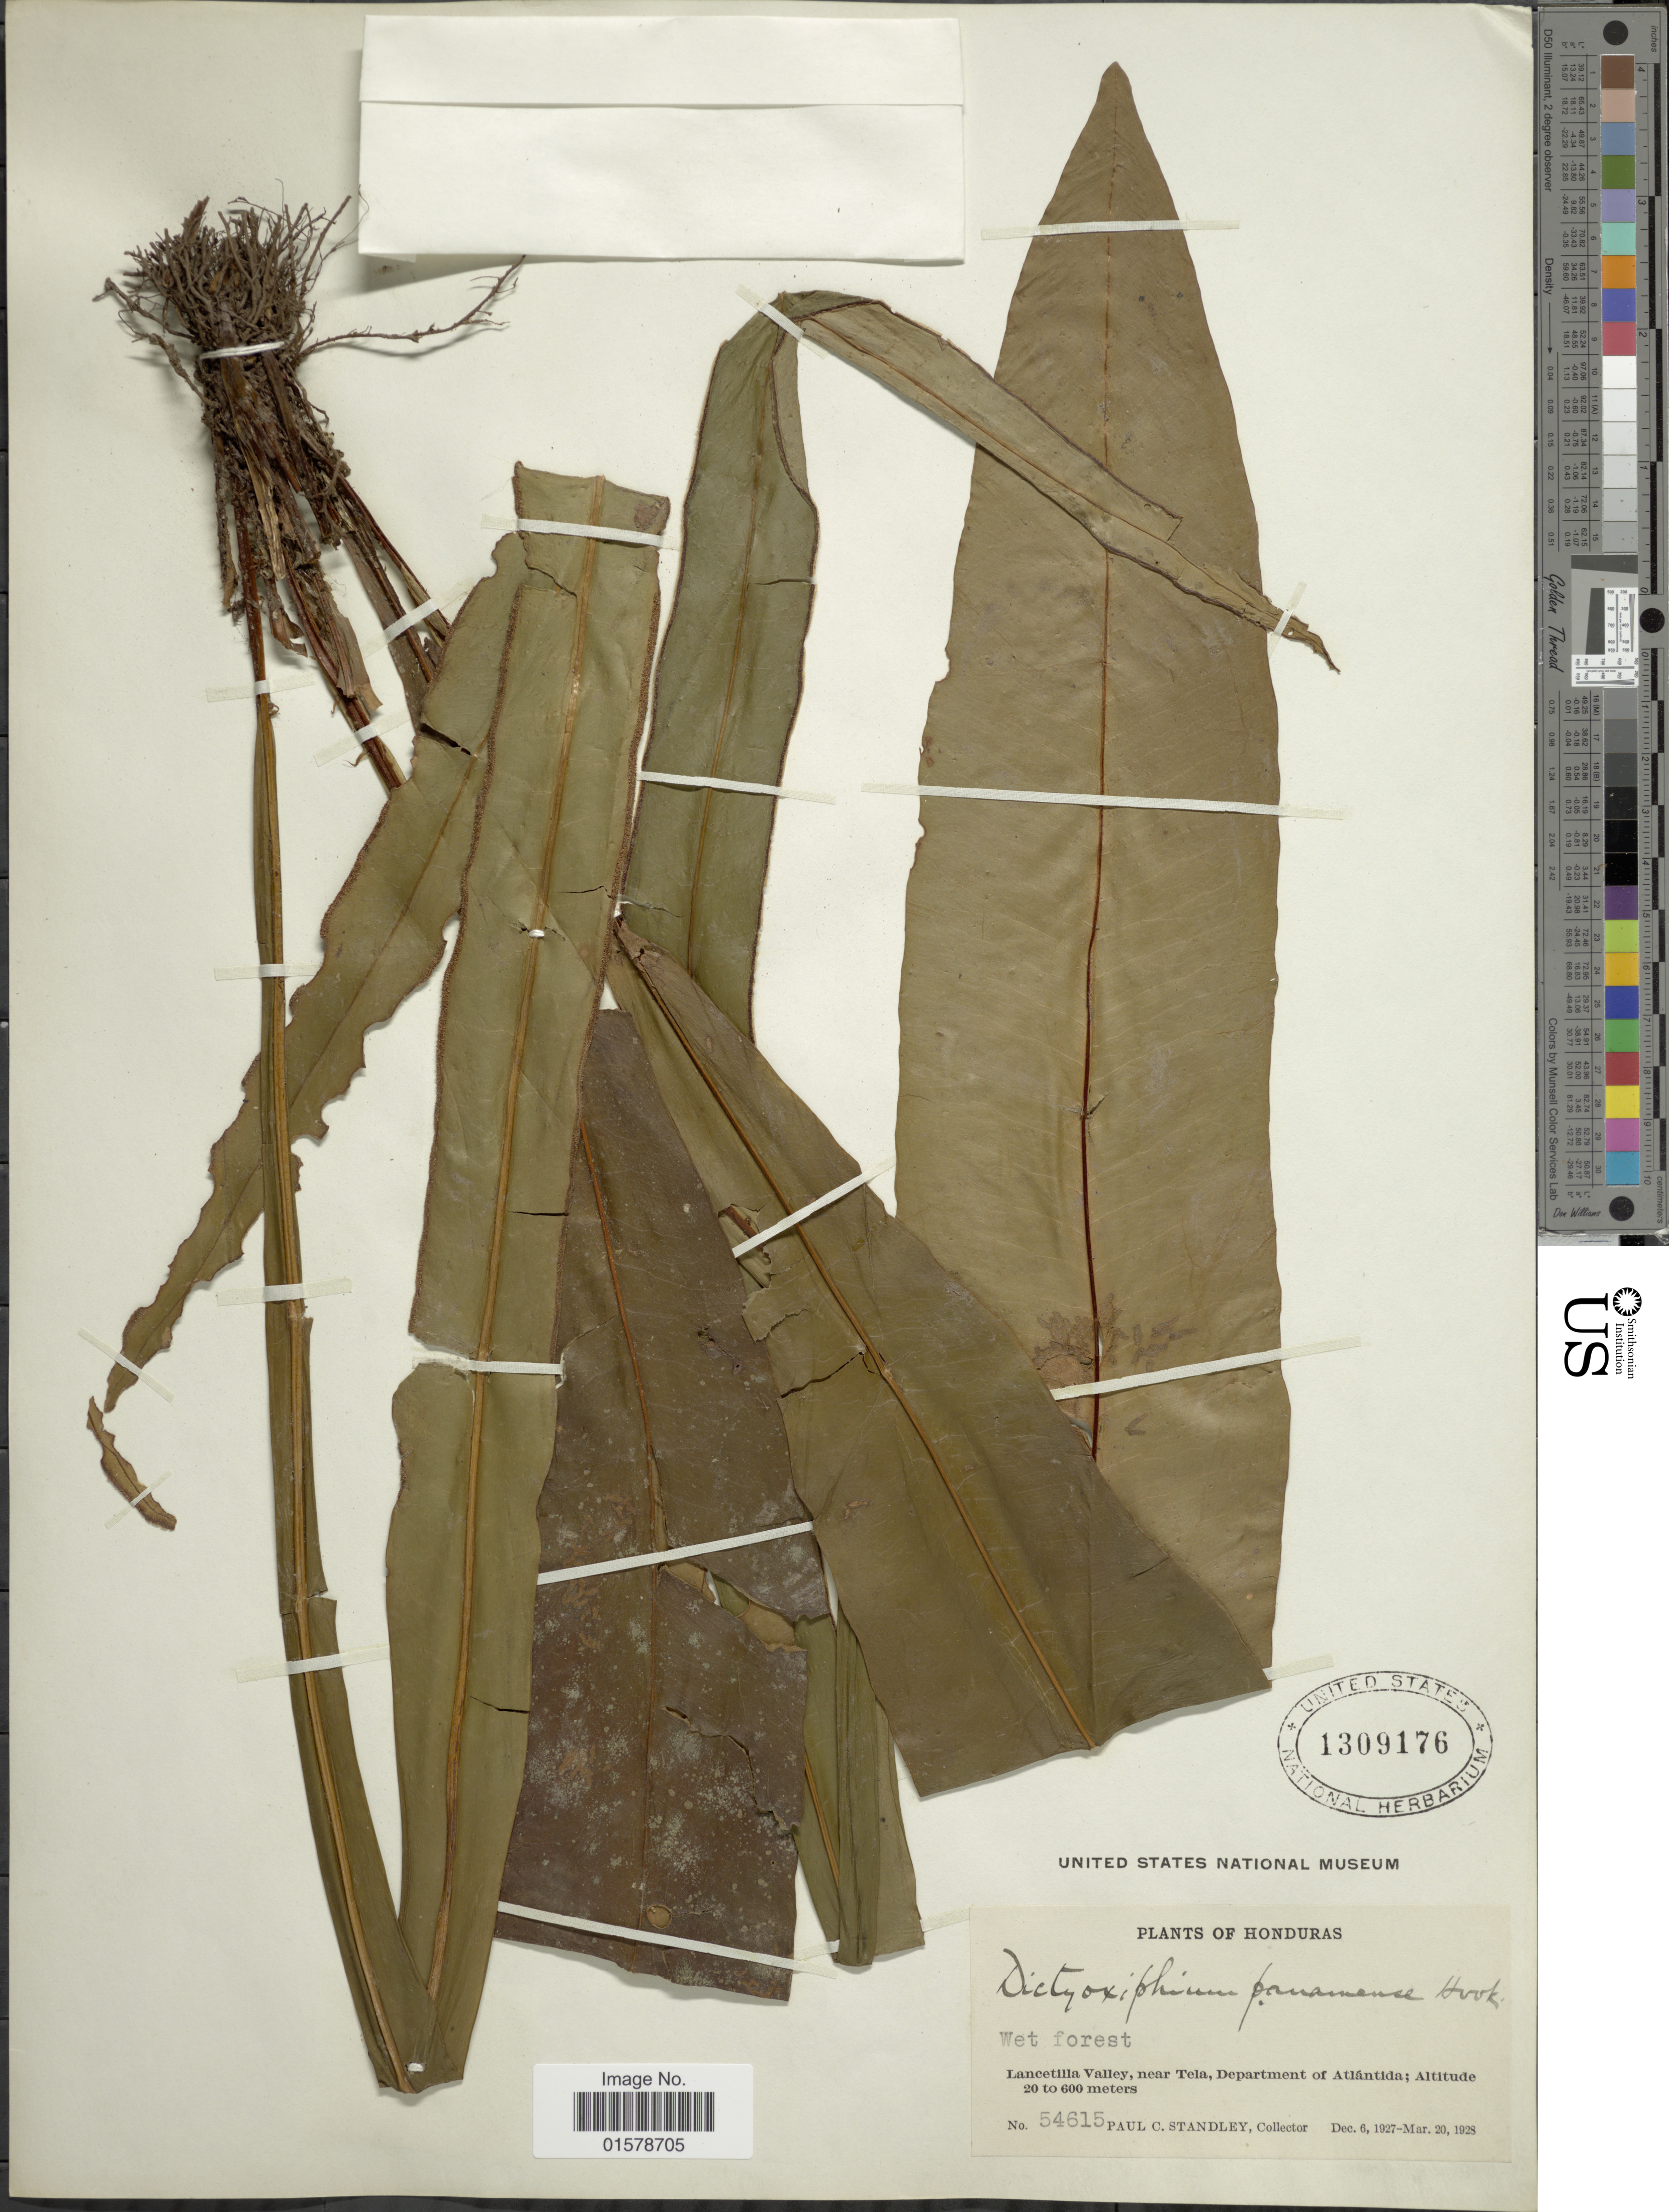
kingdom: Plantae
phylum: Tracheophyta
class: Polypodiopsida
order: Polypodiales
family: Tectariaceae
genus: Tectaria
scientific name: Tectaria panamensis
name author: (Hook.) R.M. Tryon & A.F. Tryon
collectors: P. C. Standley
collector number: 546115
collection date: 1927-12-06/1928-03-20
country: Honduras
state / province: Atlántida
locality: Lancetilla Valley, near Tela, Department of Atlantida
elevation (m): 20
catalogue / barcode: US 1309176